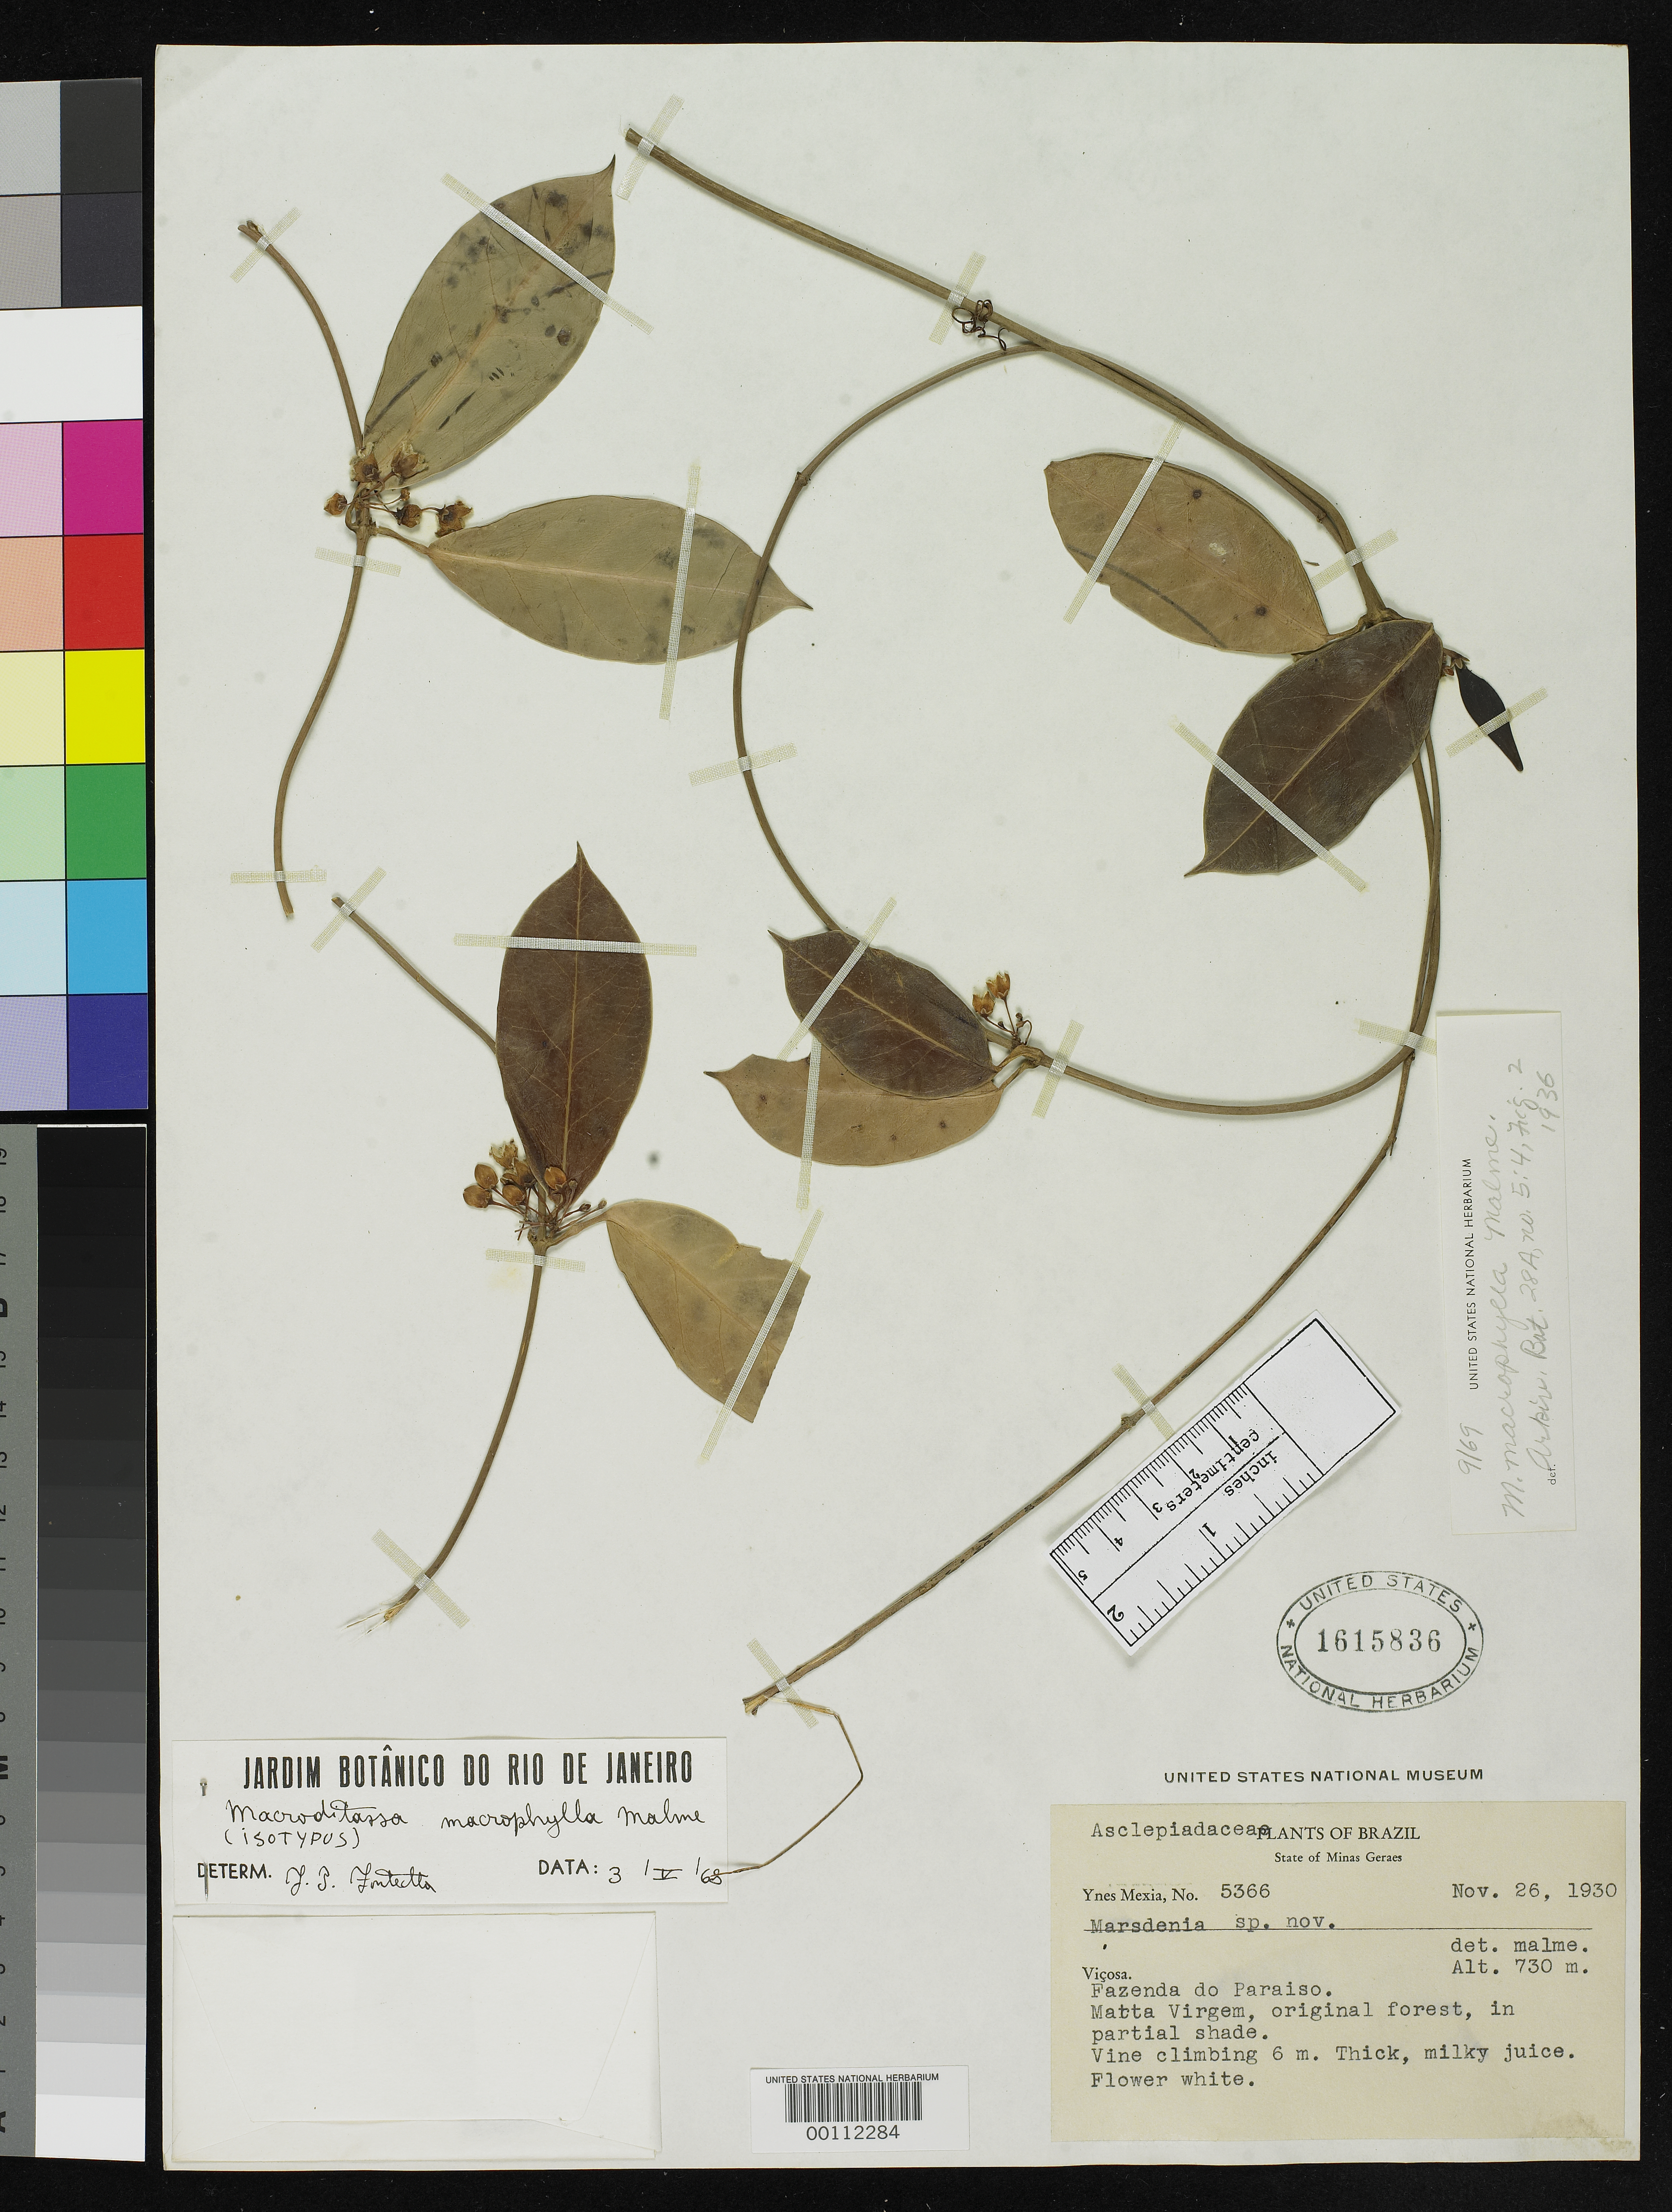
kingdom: Plantae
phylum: Tracheophyta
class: Magnoliopsida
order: Gentianales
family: Apocynaceae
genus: Macroditassa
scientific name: Macroditassa macrophylla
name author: Malme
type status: Isotype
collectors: Y. Mexia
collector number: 5366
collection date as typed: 26 Nov 1930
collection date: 1930-11-26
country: Brazil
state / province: Minas Gerais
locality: Vicosa.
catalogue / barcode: US 1615836